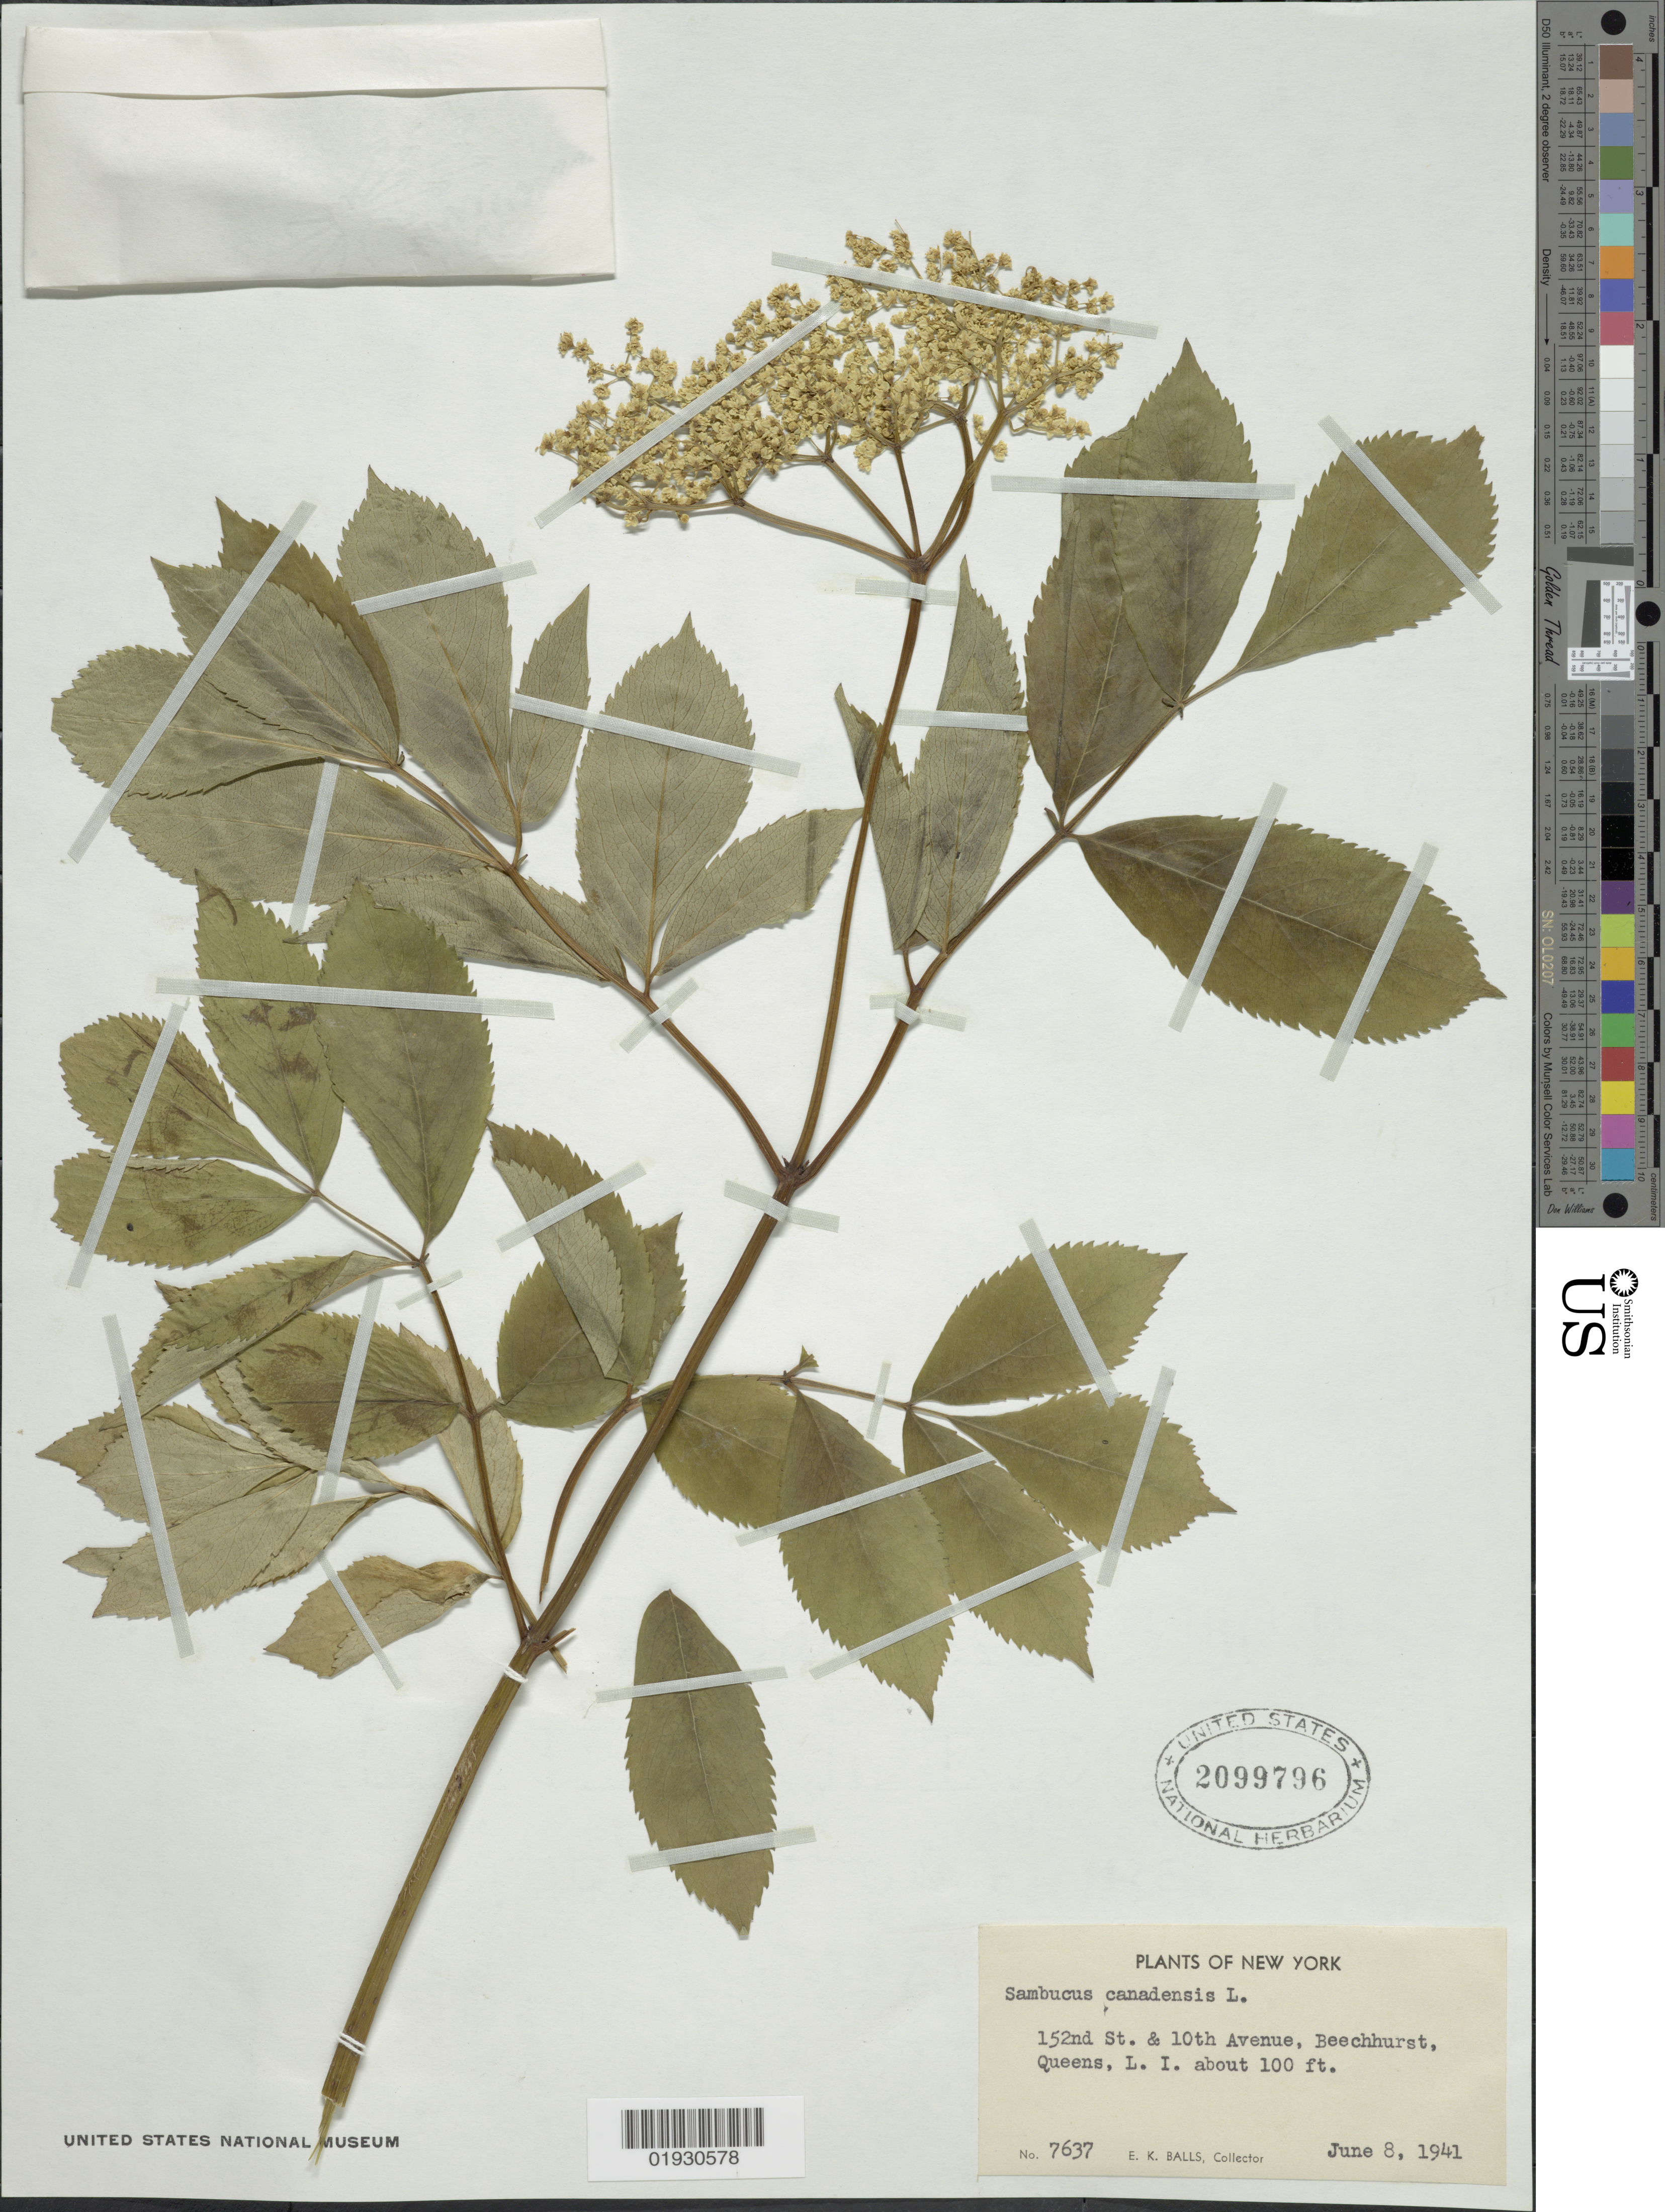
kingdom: Plantae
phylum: Tracheophyta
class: Magnoliopsida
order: Dipsacales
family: Viburnaceae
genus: Sambucus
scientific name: Sambucus canadensis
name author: L.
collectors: E. K. Balls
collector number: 7637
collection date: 1941-06-08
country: United States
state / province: New York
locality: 152nd St. & 10th Avenue, Beechhurst, Queens, L. I.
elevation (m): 30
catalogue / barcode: US 2099796